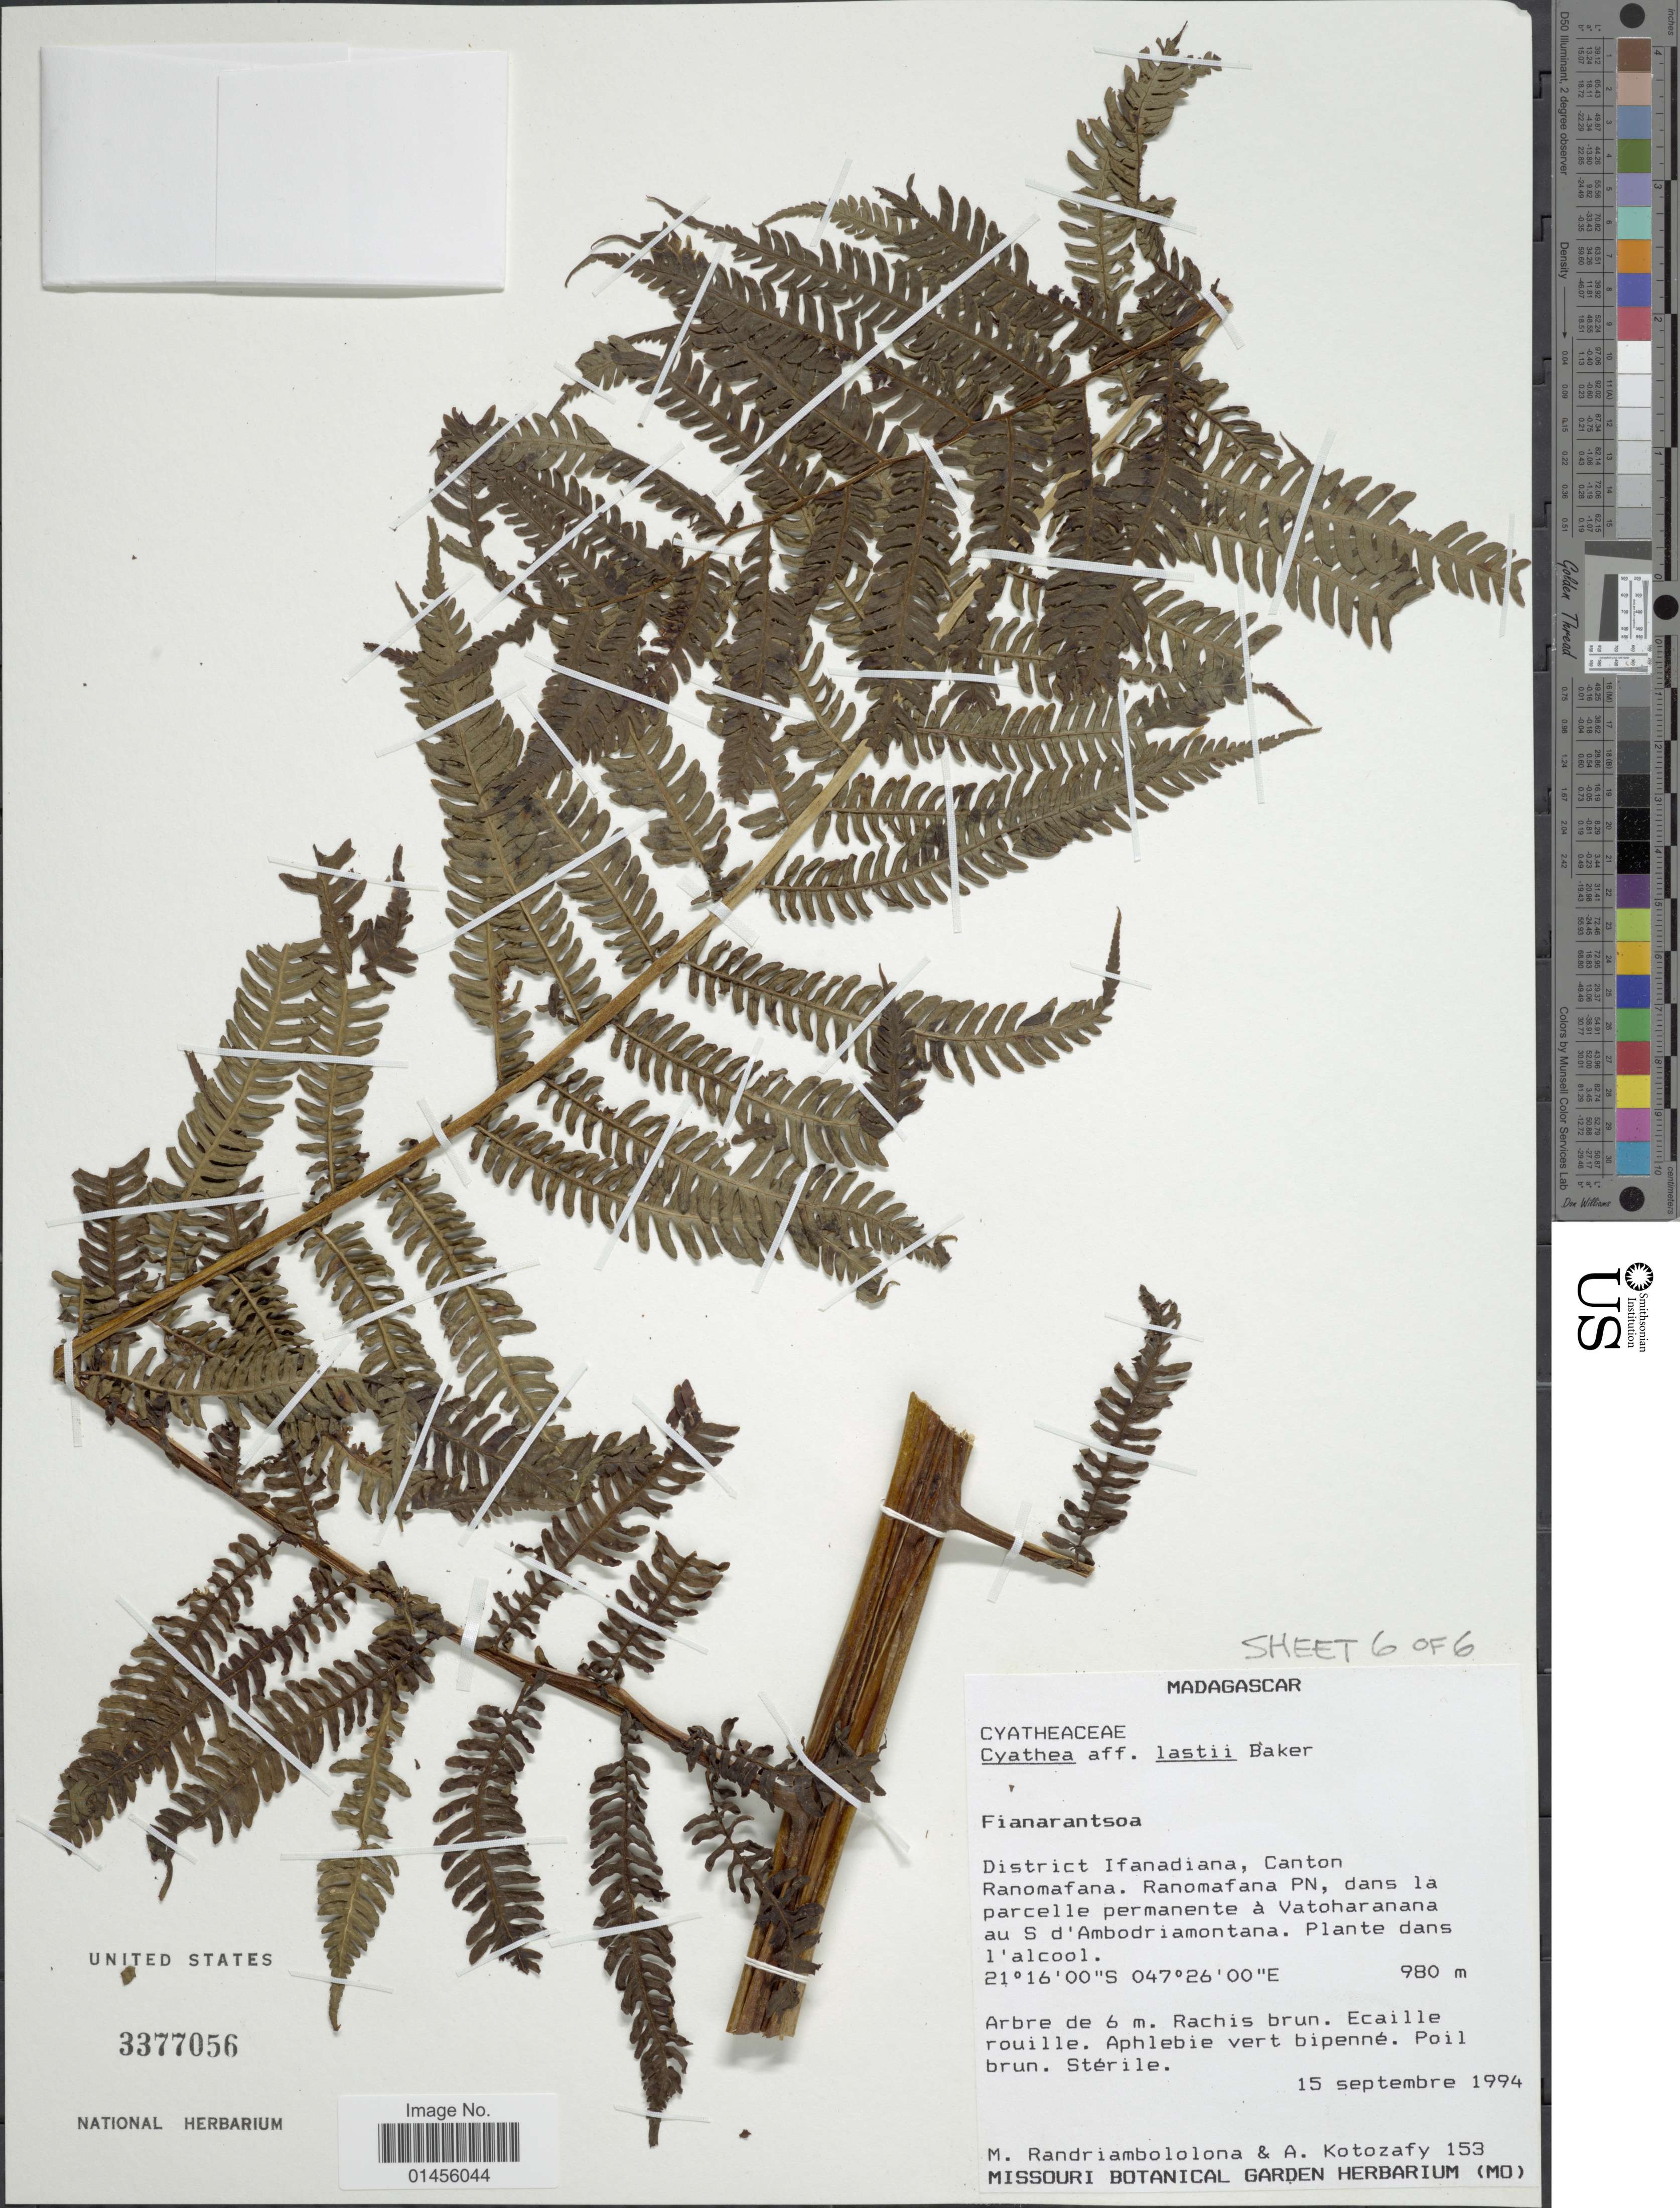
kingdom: Plantae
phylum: Tracheophyta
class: Polypodiopsida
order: Cyatheales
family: Cyatheaceae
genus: Alsophila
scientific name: Alsophila lastii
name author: (Baker) R.M. Tryon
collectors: M. Randriambololona & A. Kotozafy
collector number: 153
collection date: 1994-09-15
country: Madagascar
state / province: Vatovavy Fitovinany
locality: District Ifanadiana, canton Ranomafana, Ranomafana PN, dans la parcelle permanente a Vatoharanana au S d' Ambodriamontana dans l'alcool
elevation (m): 980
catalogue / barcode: US 3377056